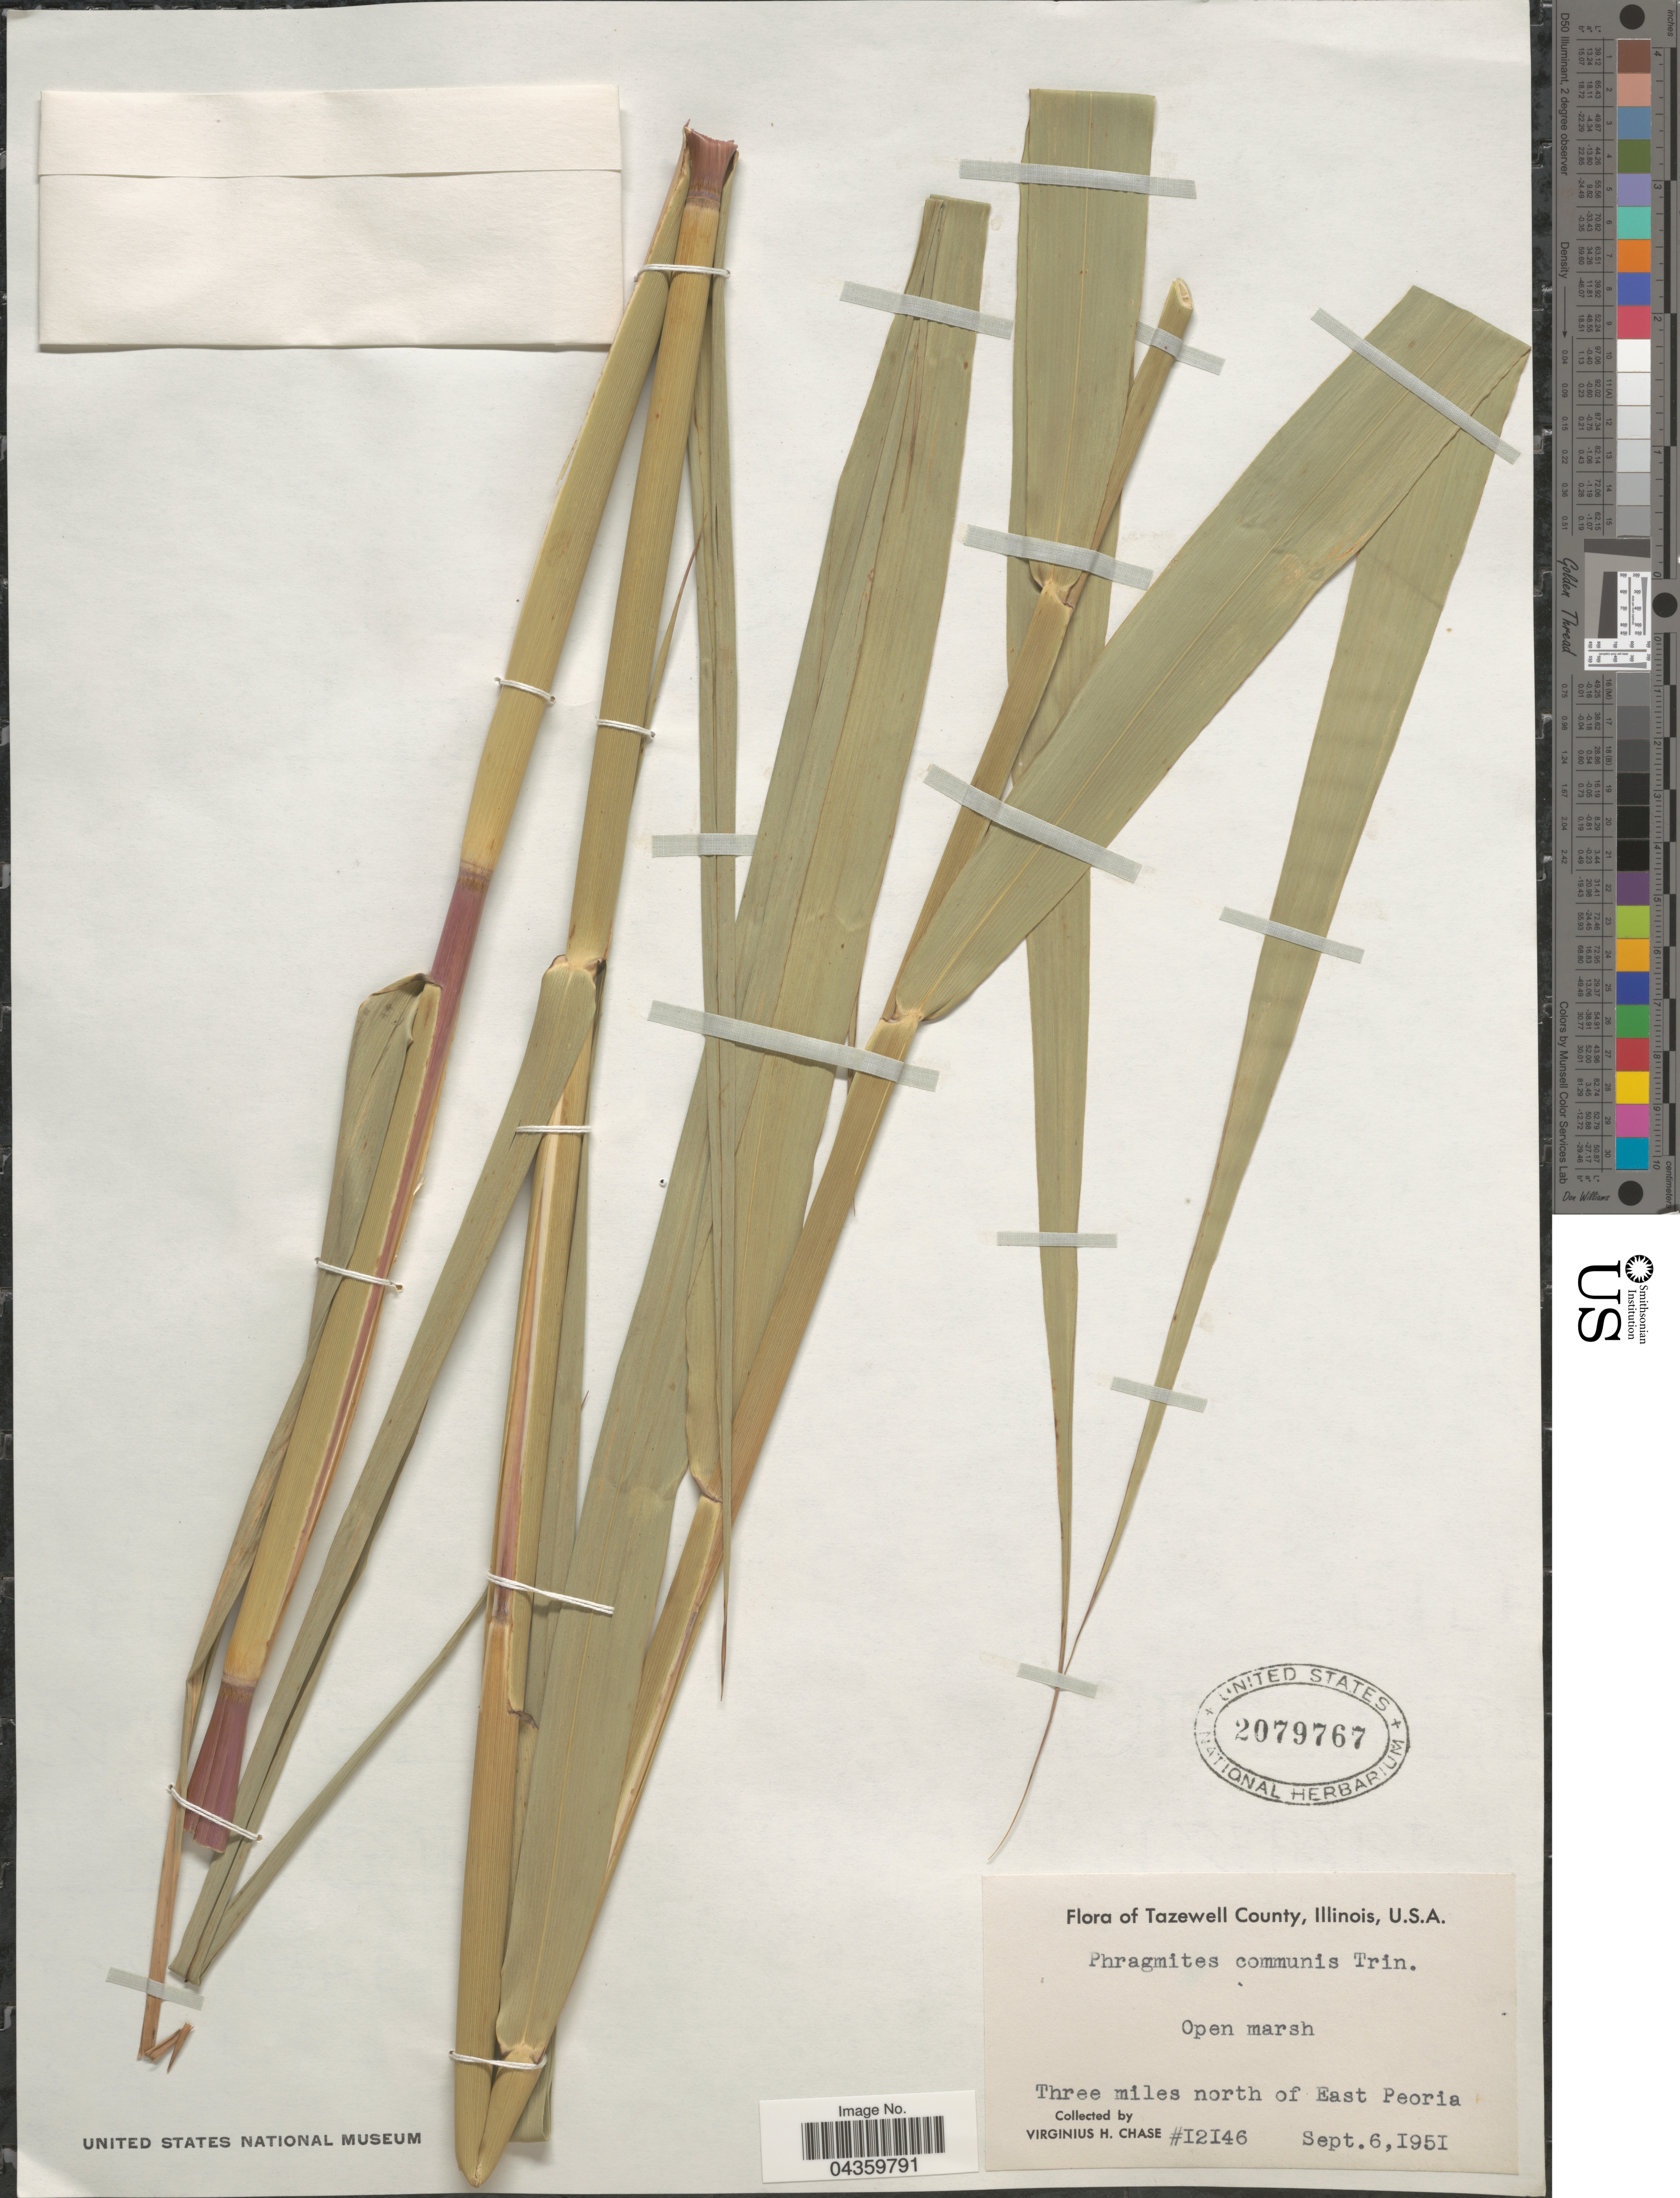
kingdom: Plantae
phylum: Tracheophyta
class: Liliopsida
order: Poales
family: Poaceae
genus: Phragmites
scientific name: Phragmites australis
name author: (Cav.) Trin. ex Steud.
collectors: V. H. Chase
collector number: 12146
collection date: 1951-09-06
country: United States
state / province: Illinois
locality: Tazewell County. Open marsh. Three miles north of East Peoria.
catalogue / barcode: US 2079767